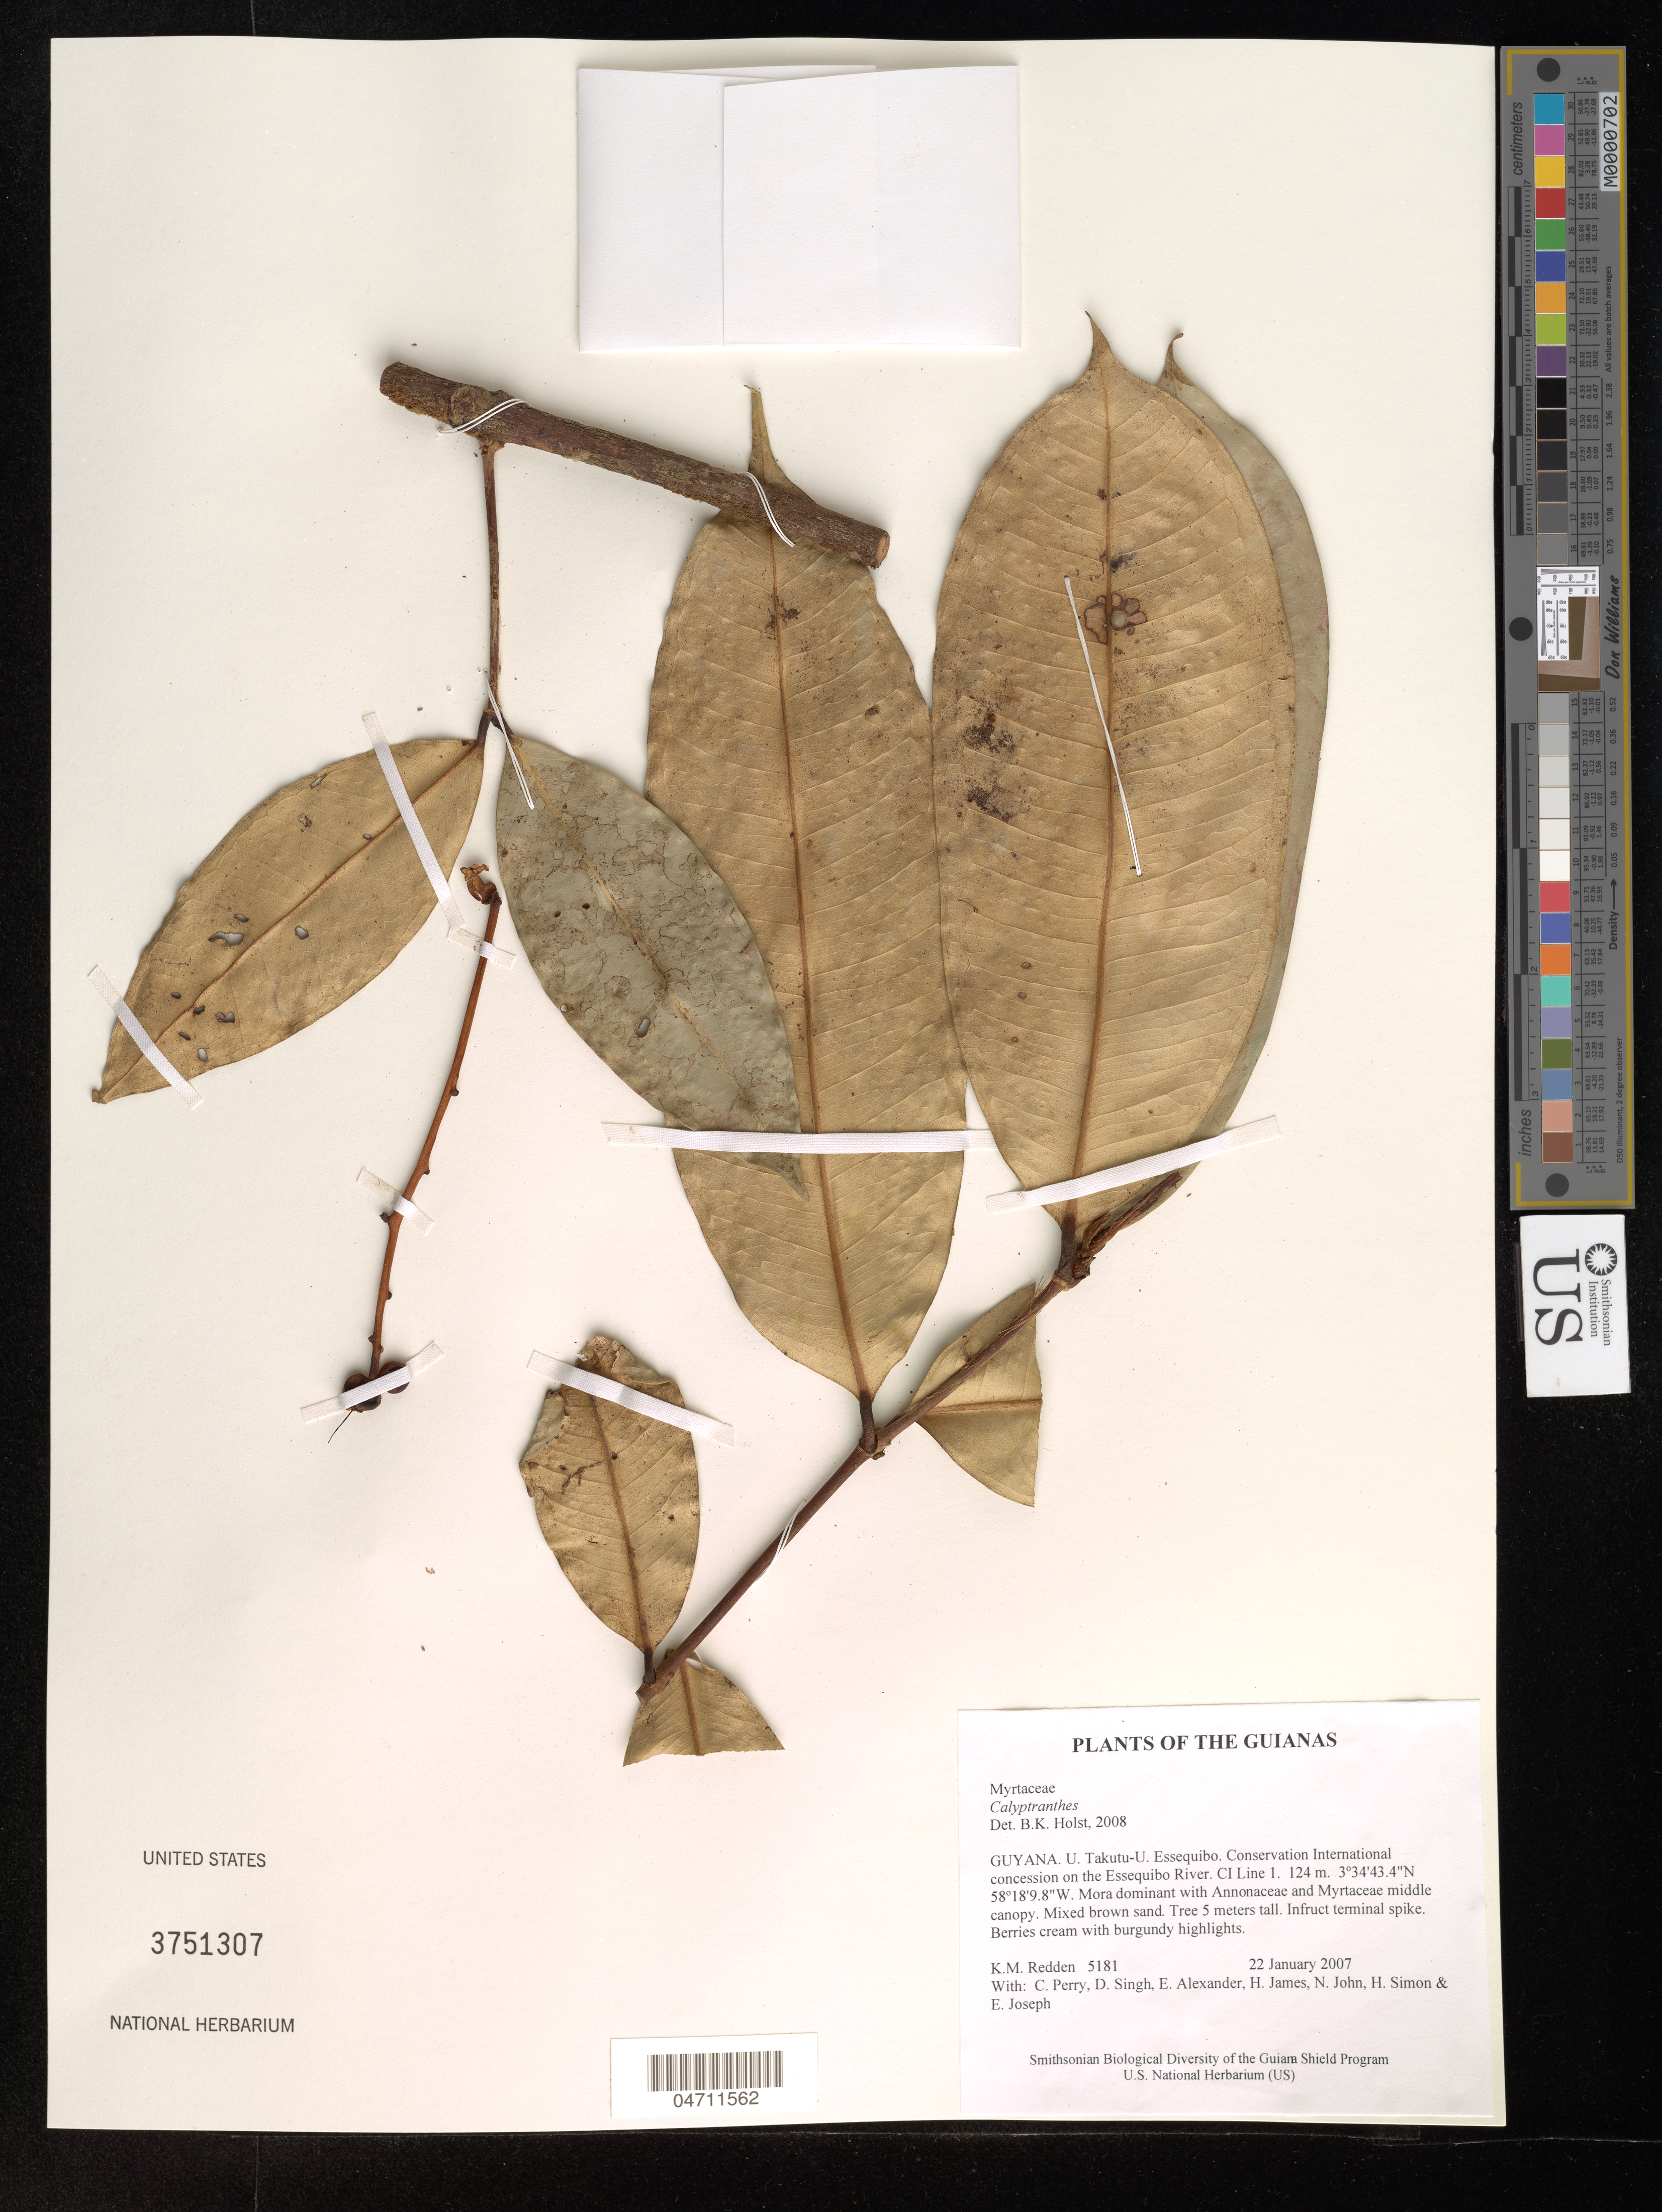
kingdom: Plantae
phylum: Tracheophyta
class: Magnoliopsida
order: Myrtales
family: Myrtaceae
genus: Calyptranthes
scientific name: Calyptranthes sp.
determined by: Holst, Bruce K.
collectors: K. M. Redden, C. Perry, D. Singh, E. Alexander, H. James, N. John, H. Simon & E. Joseph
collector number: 5181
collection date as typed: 22 January 2007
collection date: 2007-01-22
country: Guyana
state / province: U. Takutu-U. Essequibo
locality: Conservation International concession on the Essequibo River. CI Line 1.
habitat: Mora dominant with Annonaceae and Myrtaceae middle canopy. Mixed brown sand.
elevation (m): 124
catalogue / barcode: US 3751307